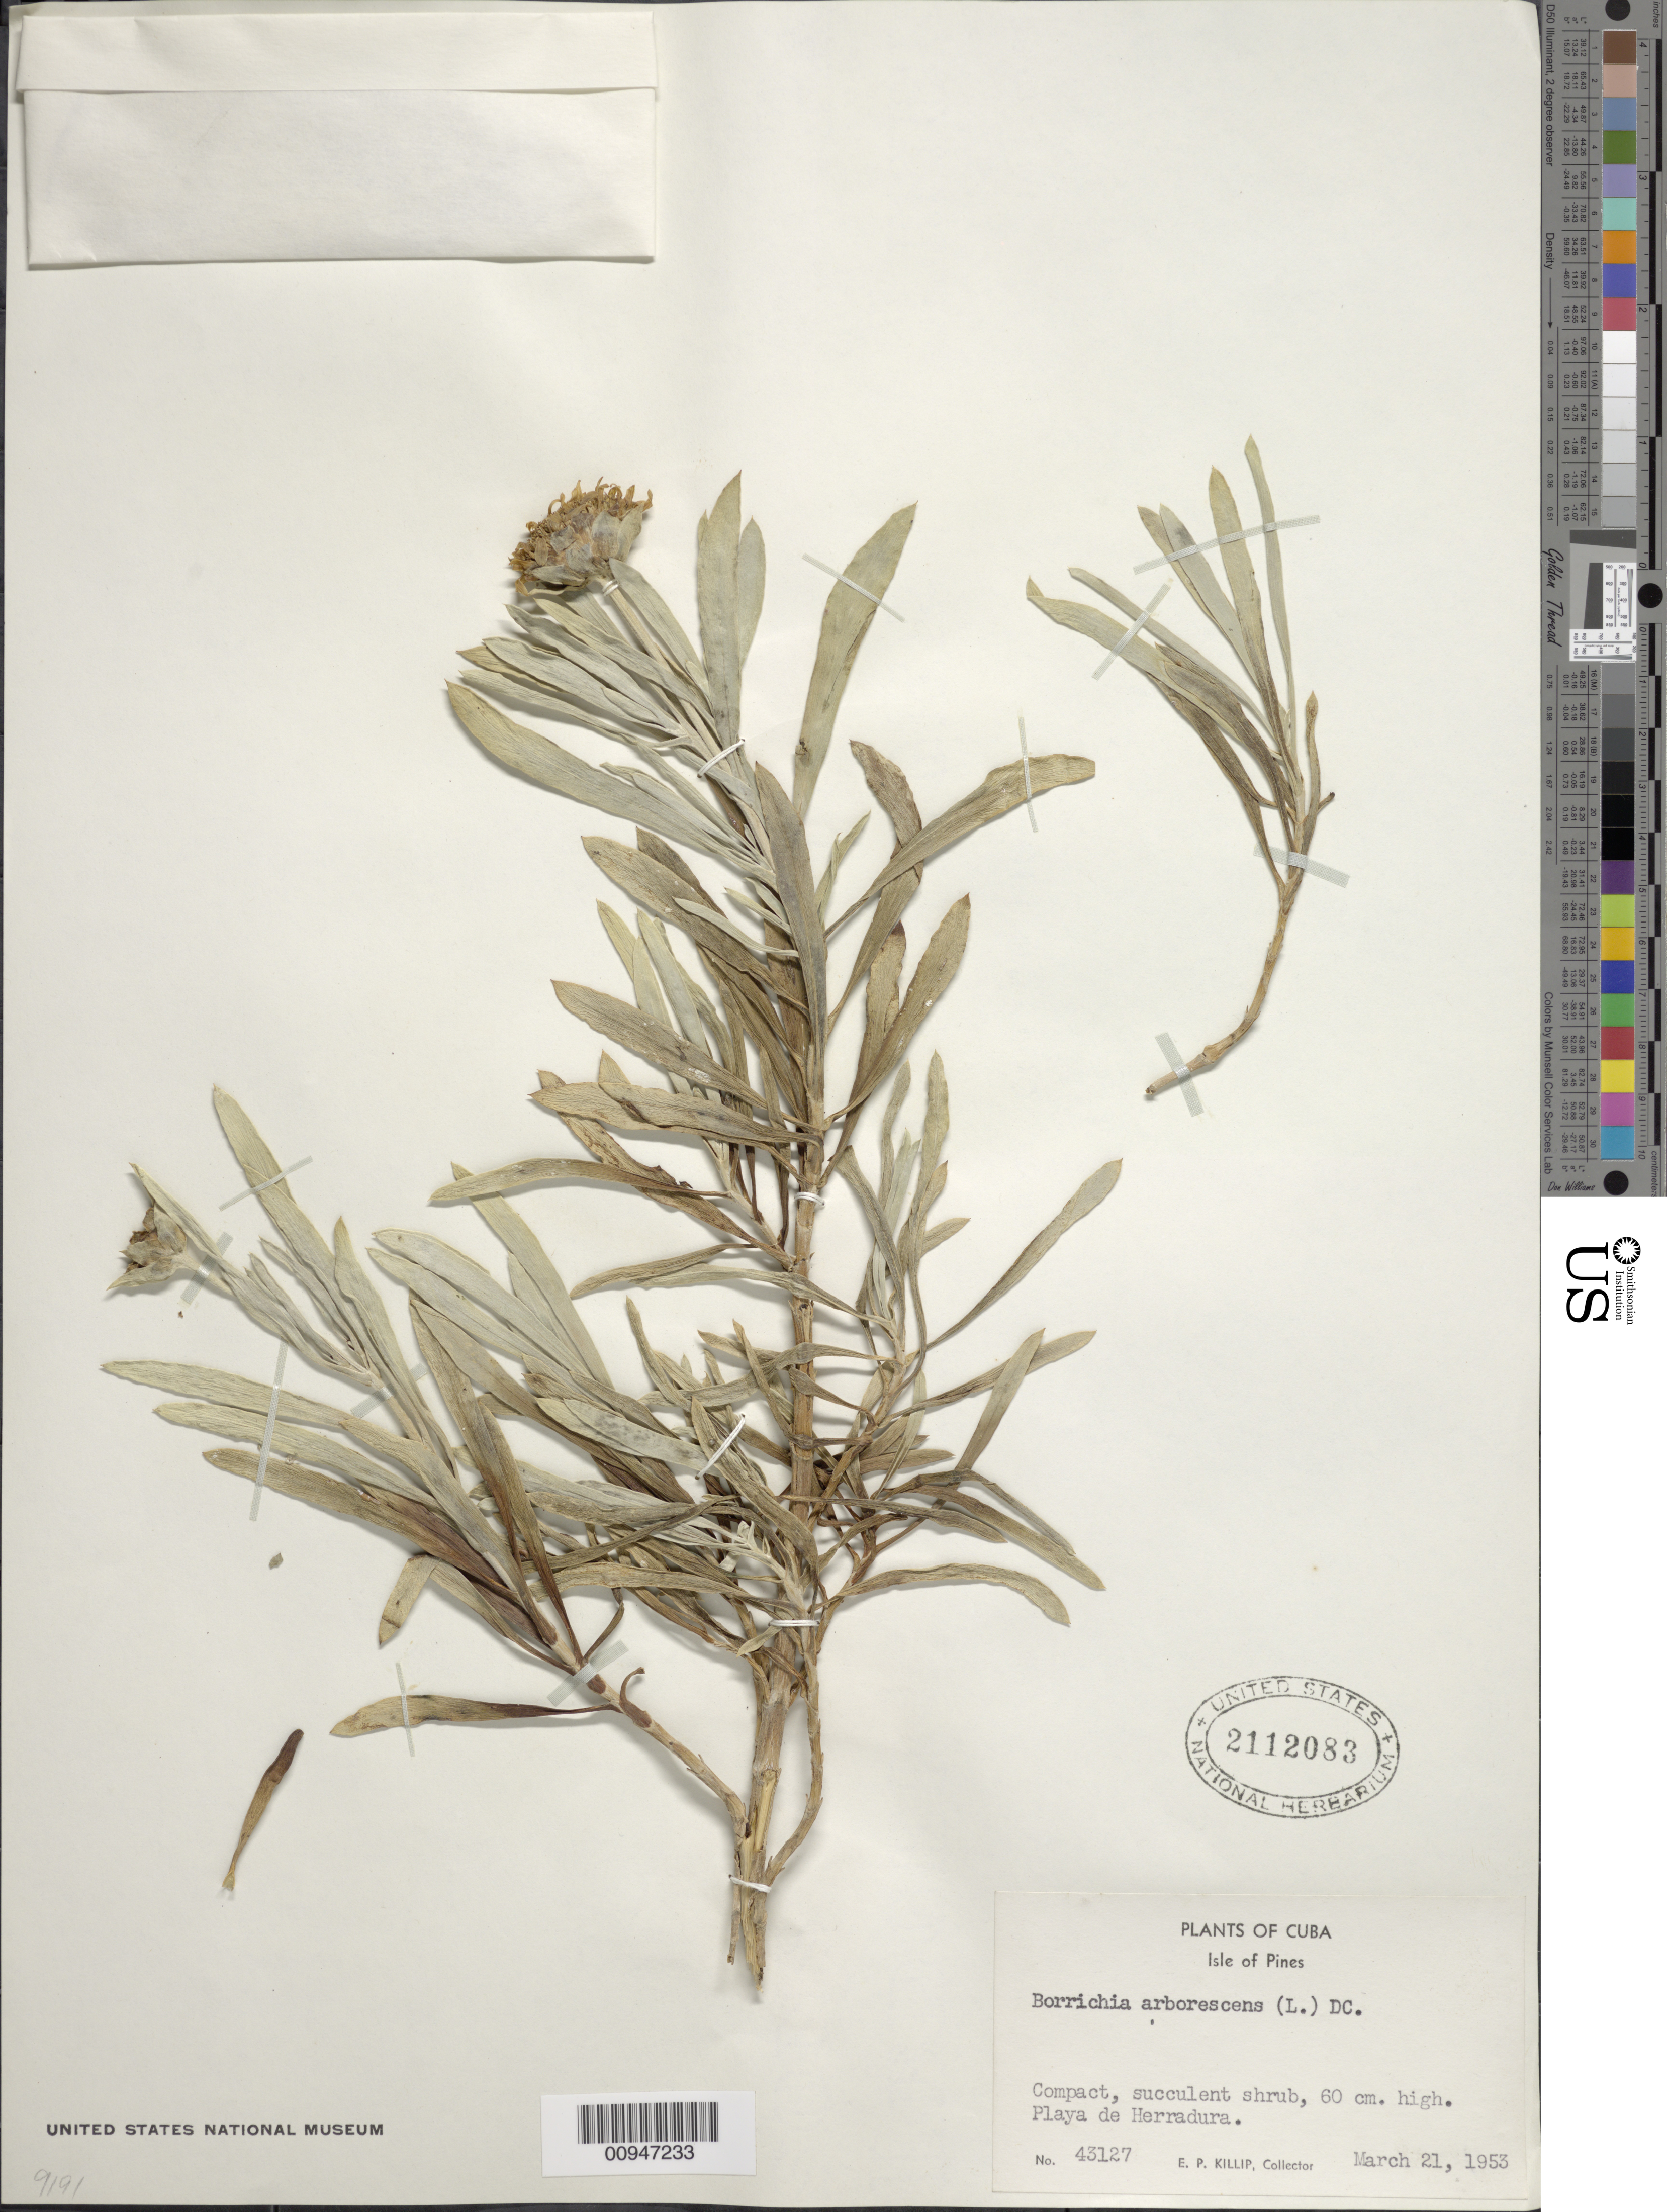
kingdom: Plantae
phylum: Tracheophyta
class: Magnoliopsida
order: Asterales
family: Asteraceae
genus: Borrichia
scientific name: Borrichia arborescens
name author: (L.) DC.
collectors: E. P. Killip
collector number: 43127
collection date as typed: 21 Mar 1953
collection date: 1953-03-21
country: Cuba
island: Cuba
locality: Playa de Herradura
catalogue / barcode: US 2112083